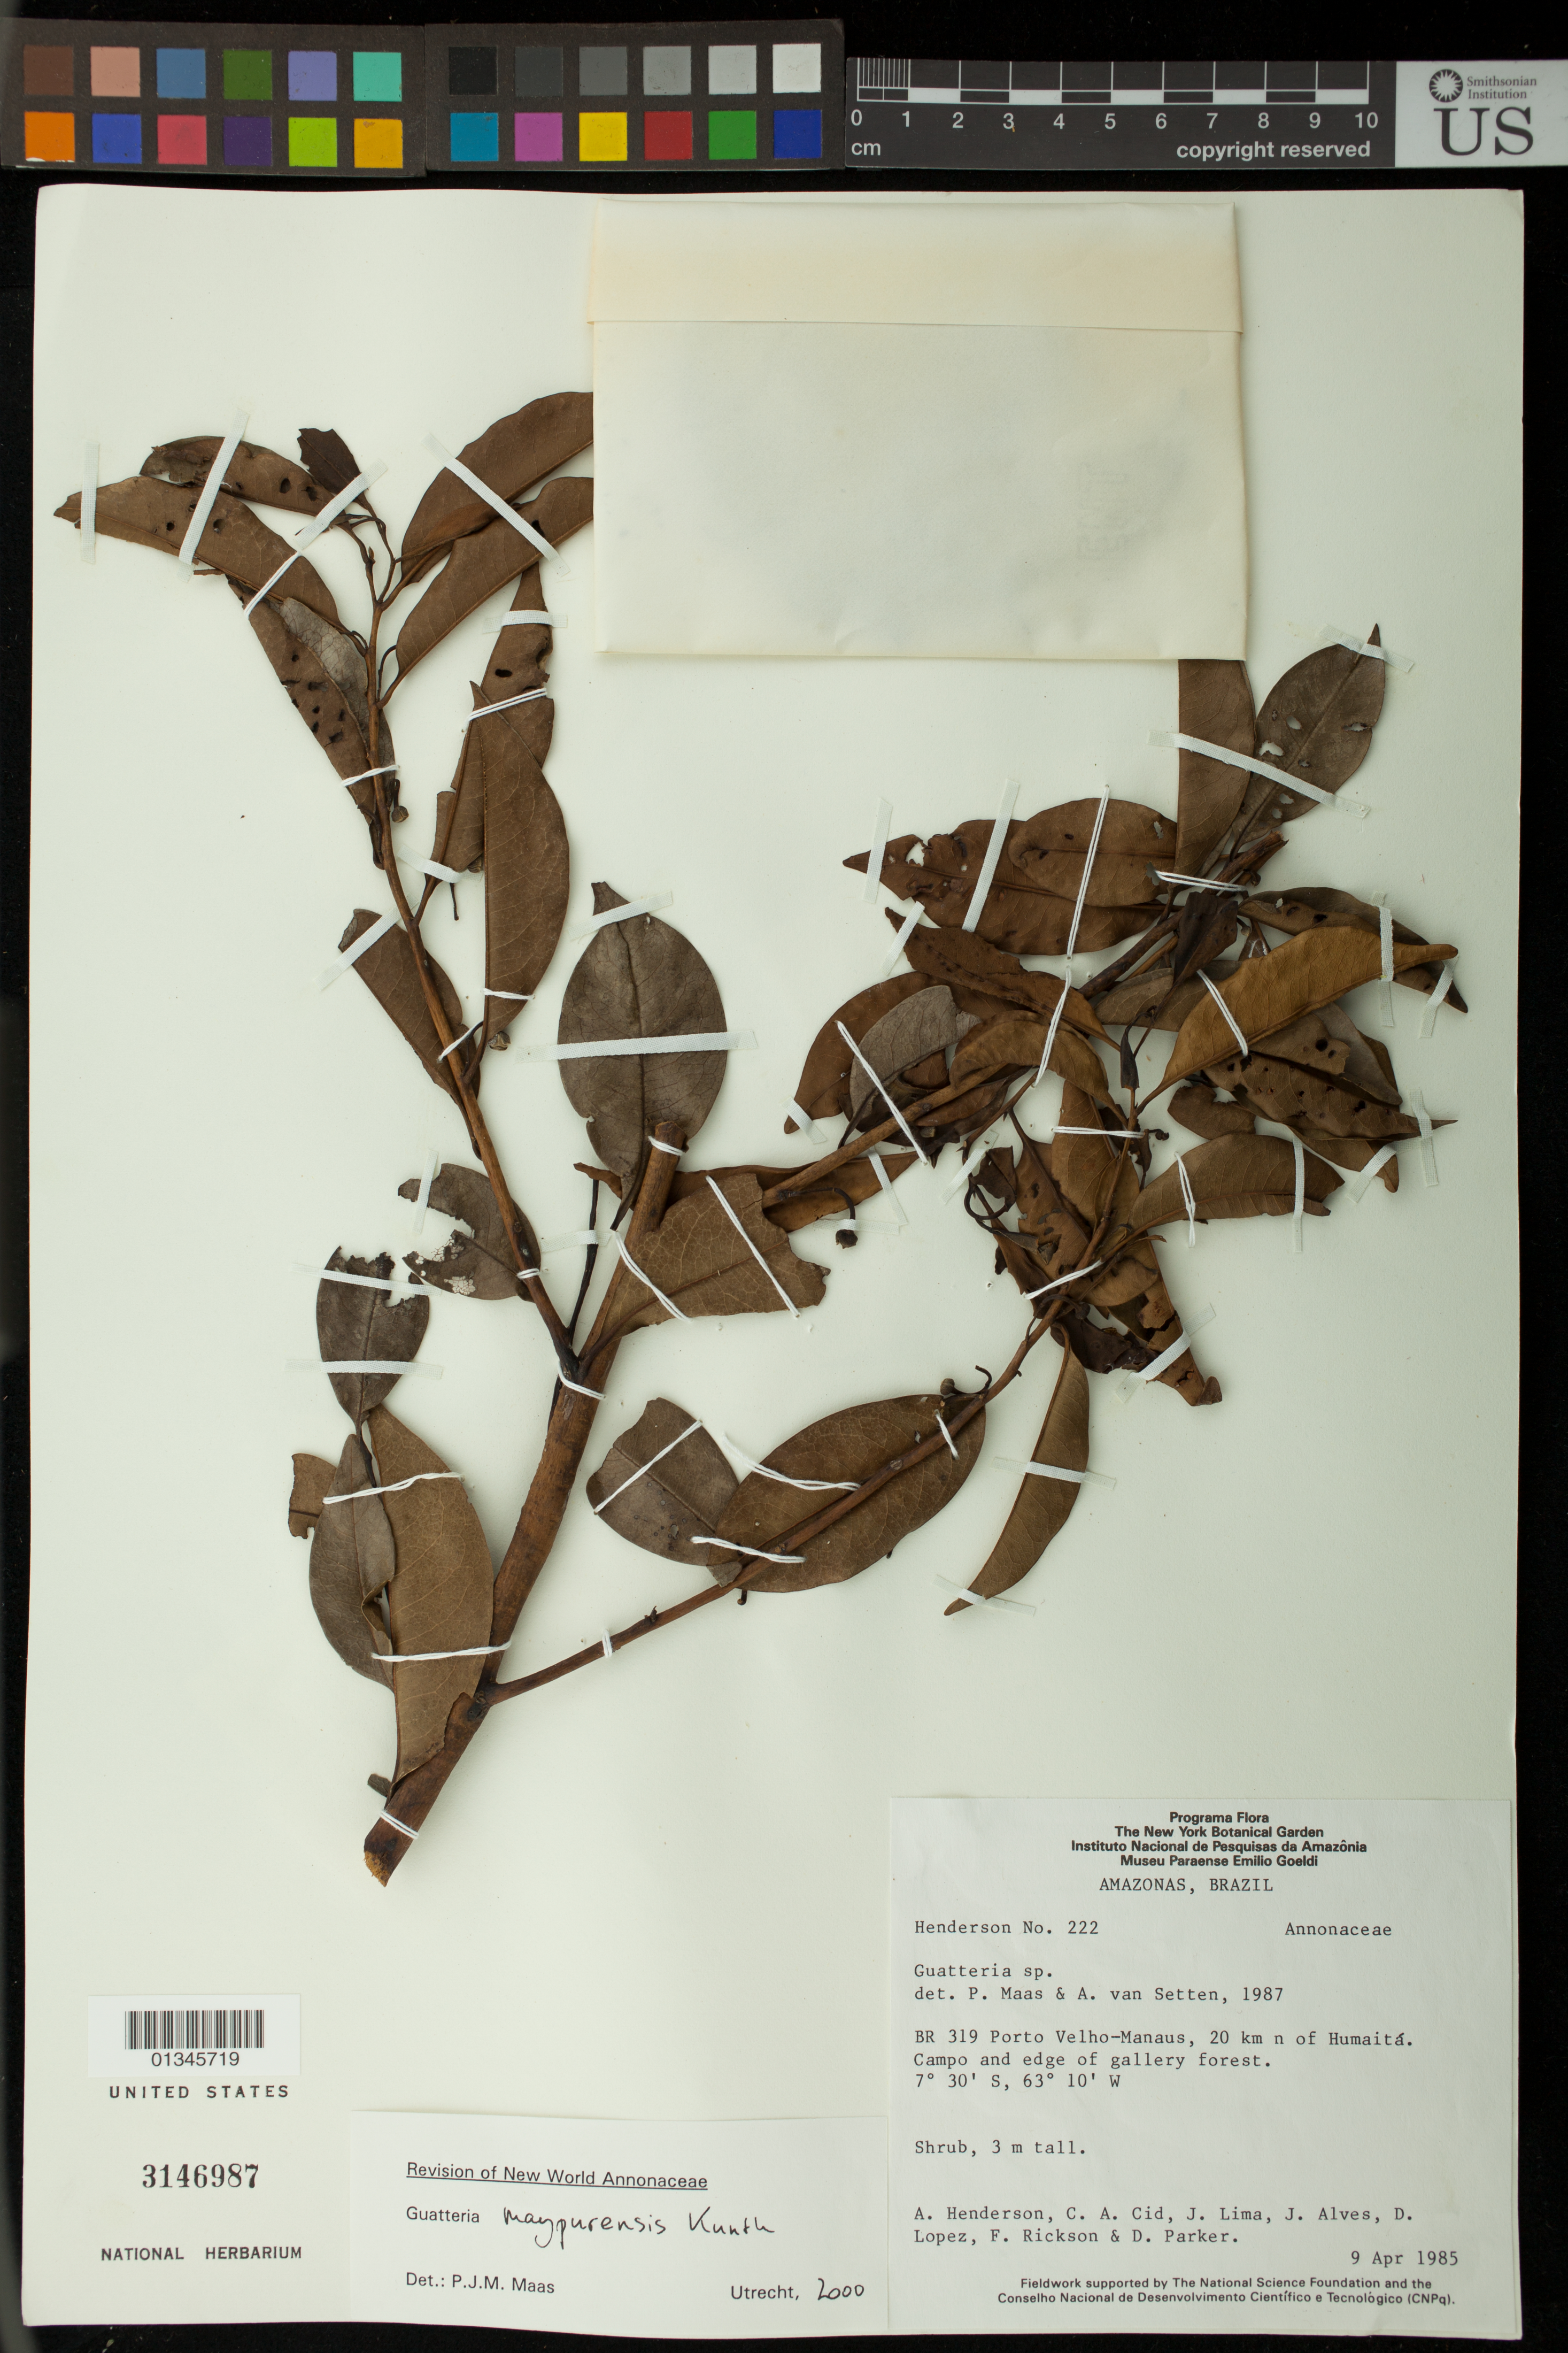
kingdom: Plantae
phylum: Tracheophyta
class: Magnoliopsida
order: Magnoliales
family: Annonaceae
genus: Guatteria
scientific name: Guatteria maypurensis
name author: Kunth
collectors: A. J. Henderson et al.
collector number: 222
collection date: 1985-04-09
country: Brazil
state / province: Amazonas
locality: BR 319 Porto Velho-Manaus, 20km N of Humaitá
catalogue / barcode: US 3146987